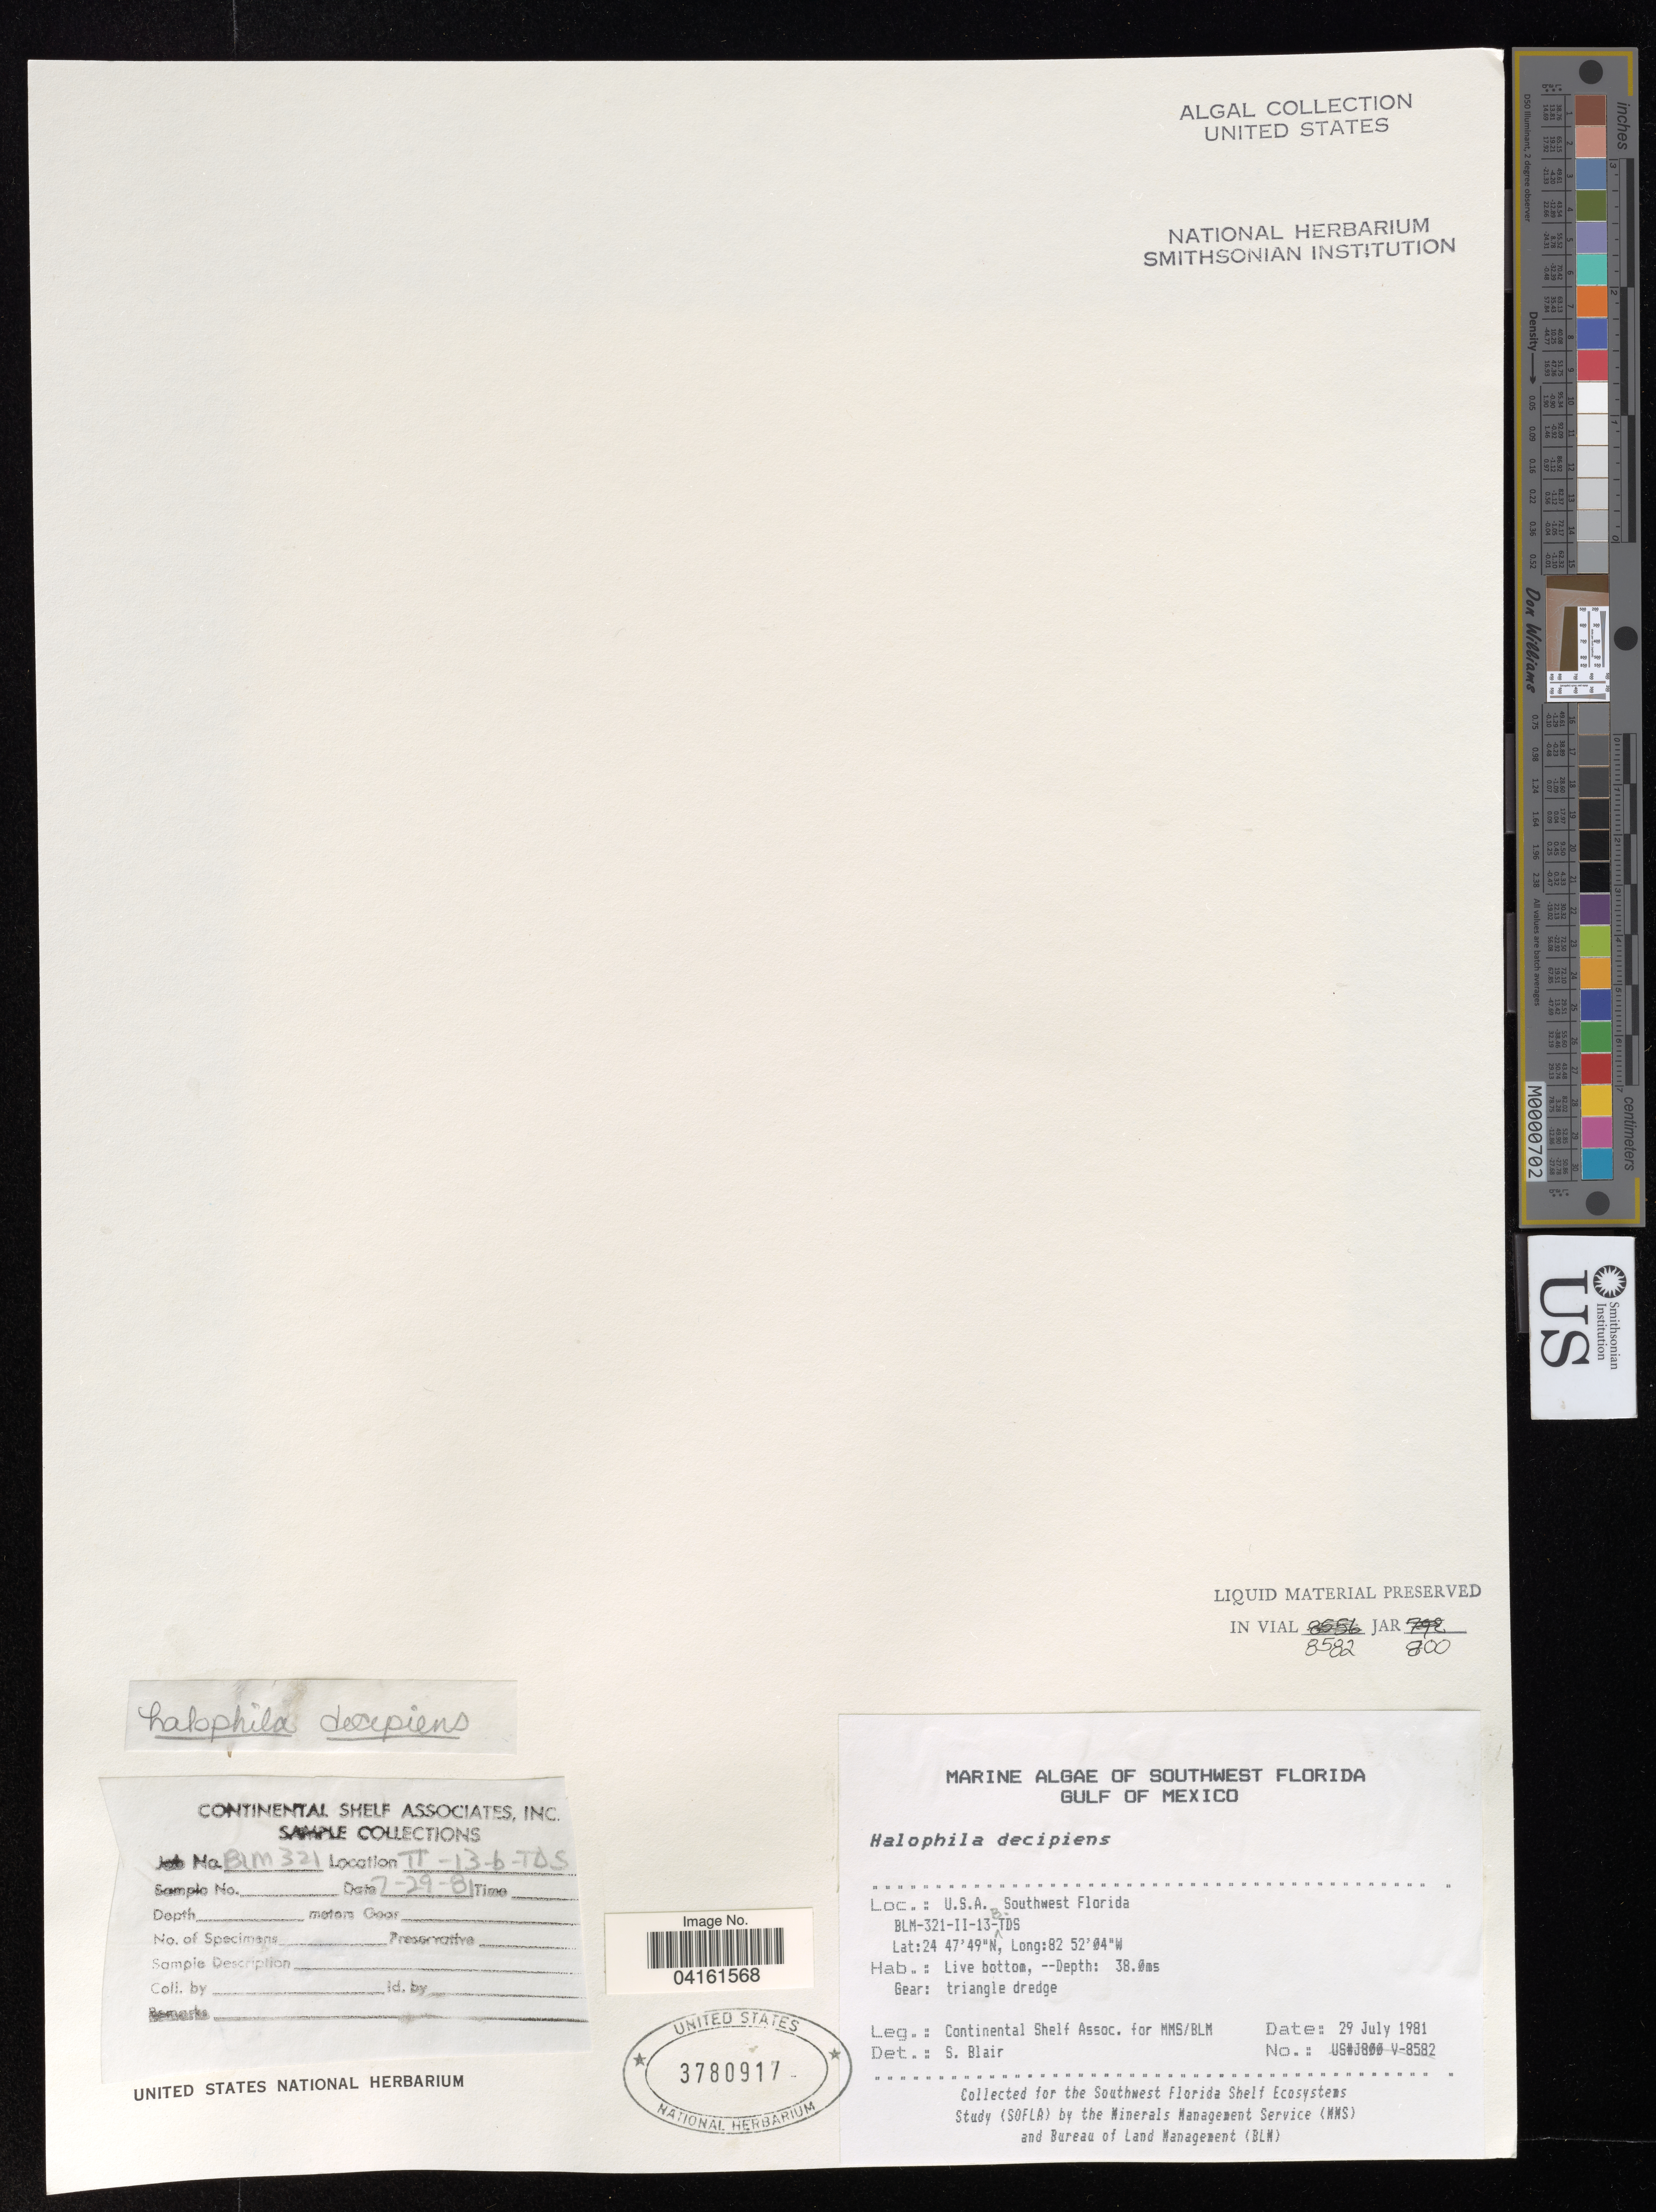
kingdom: Plantae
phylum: Tracheophyta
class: Liliopsida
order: Alismatales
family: Hydrocharitaceae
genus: Halophila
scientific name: Halophila decipiens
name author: Ostenf.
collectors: Continental Shelf Associates for the MMS/BLM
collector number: BLM321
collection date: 1981-07-29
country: United States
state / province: Florida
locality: Southwest Florida. Gulf of Mexico. BLM-321-11-13B-TDS.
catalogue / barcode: US 3780917